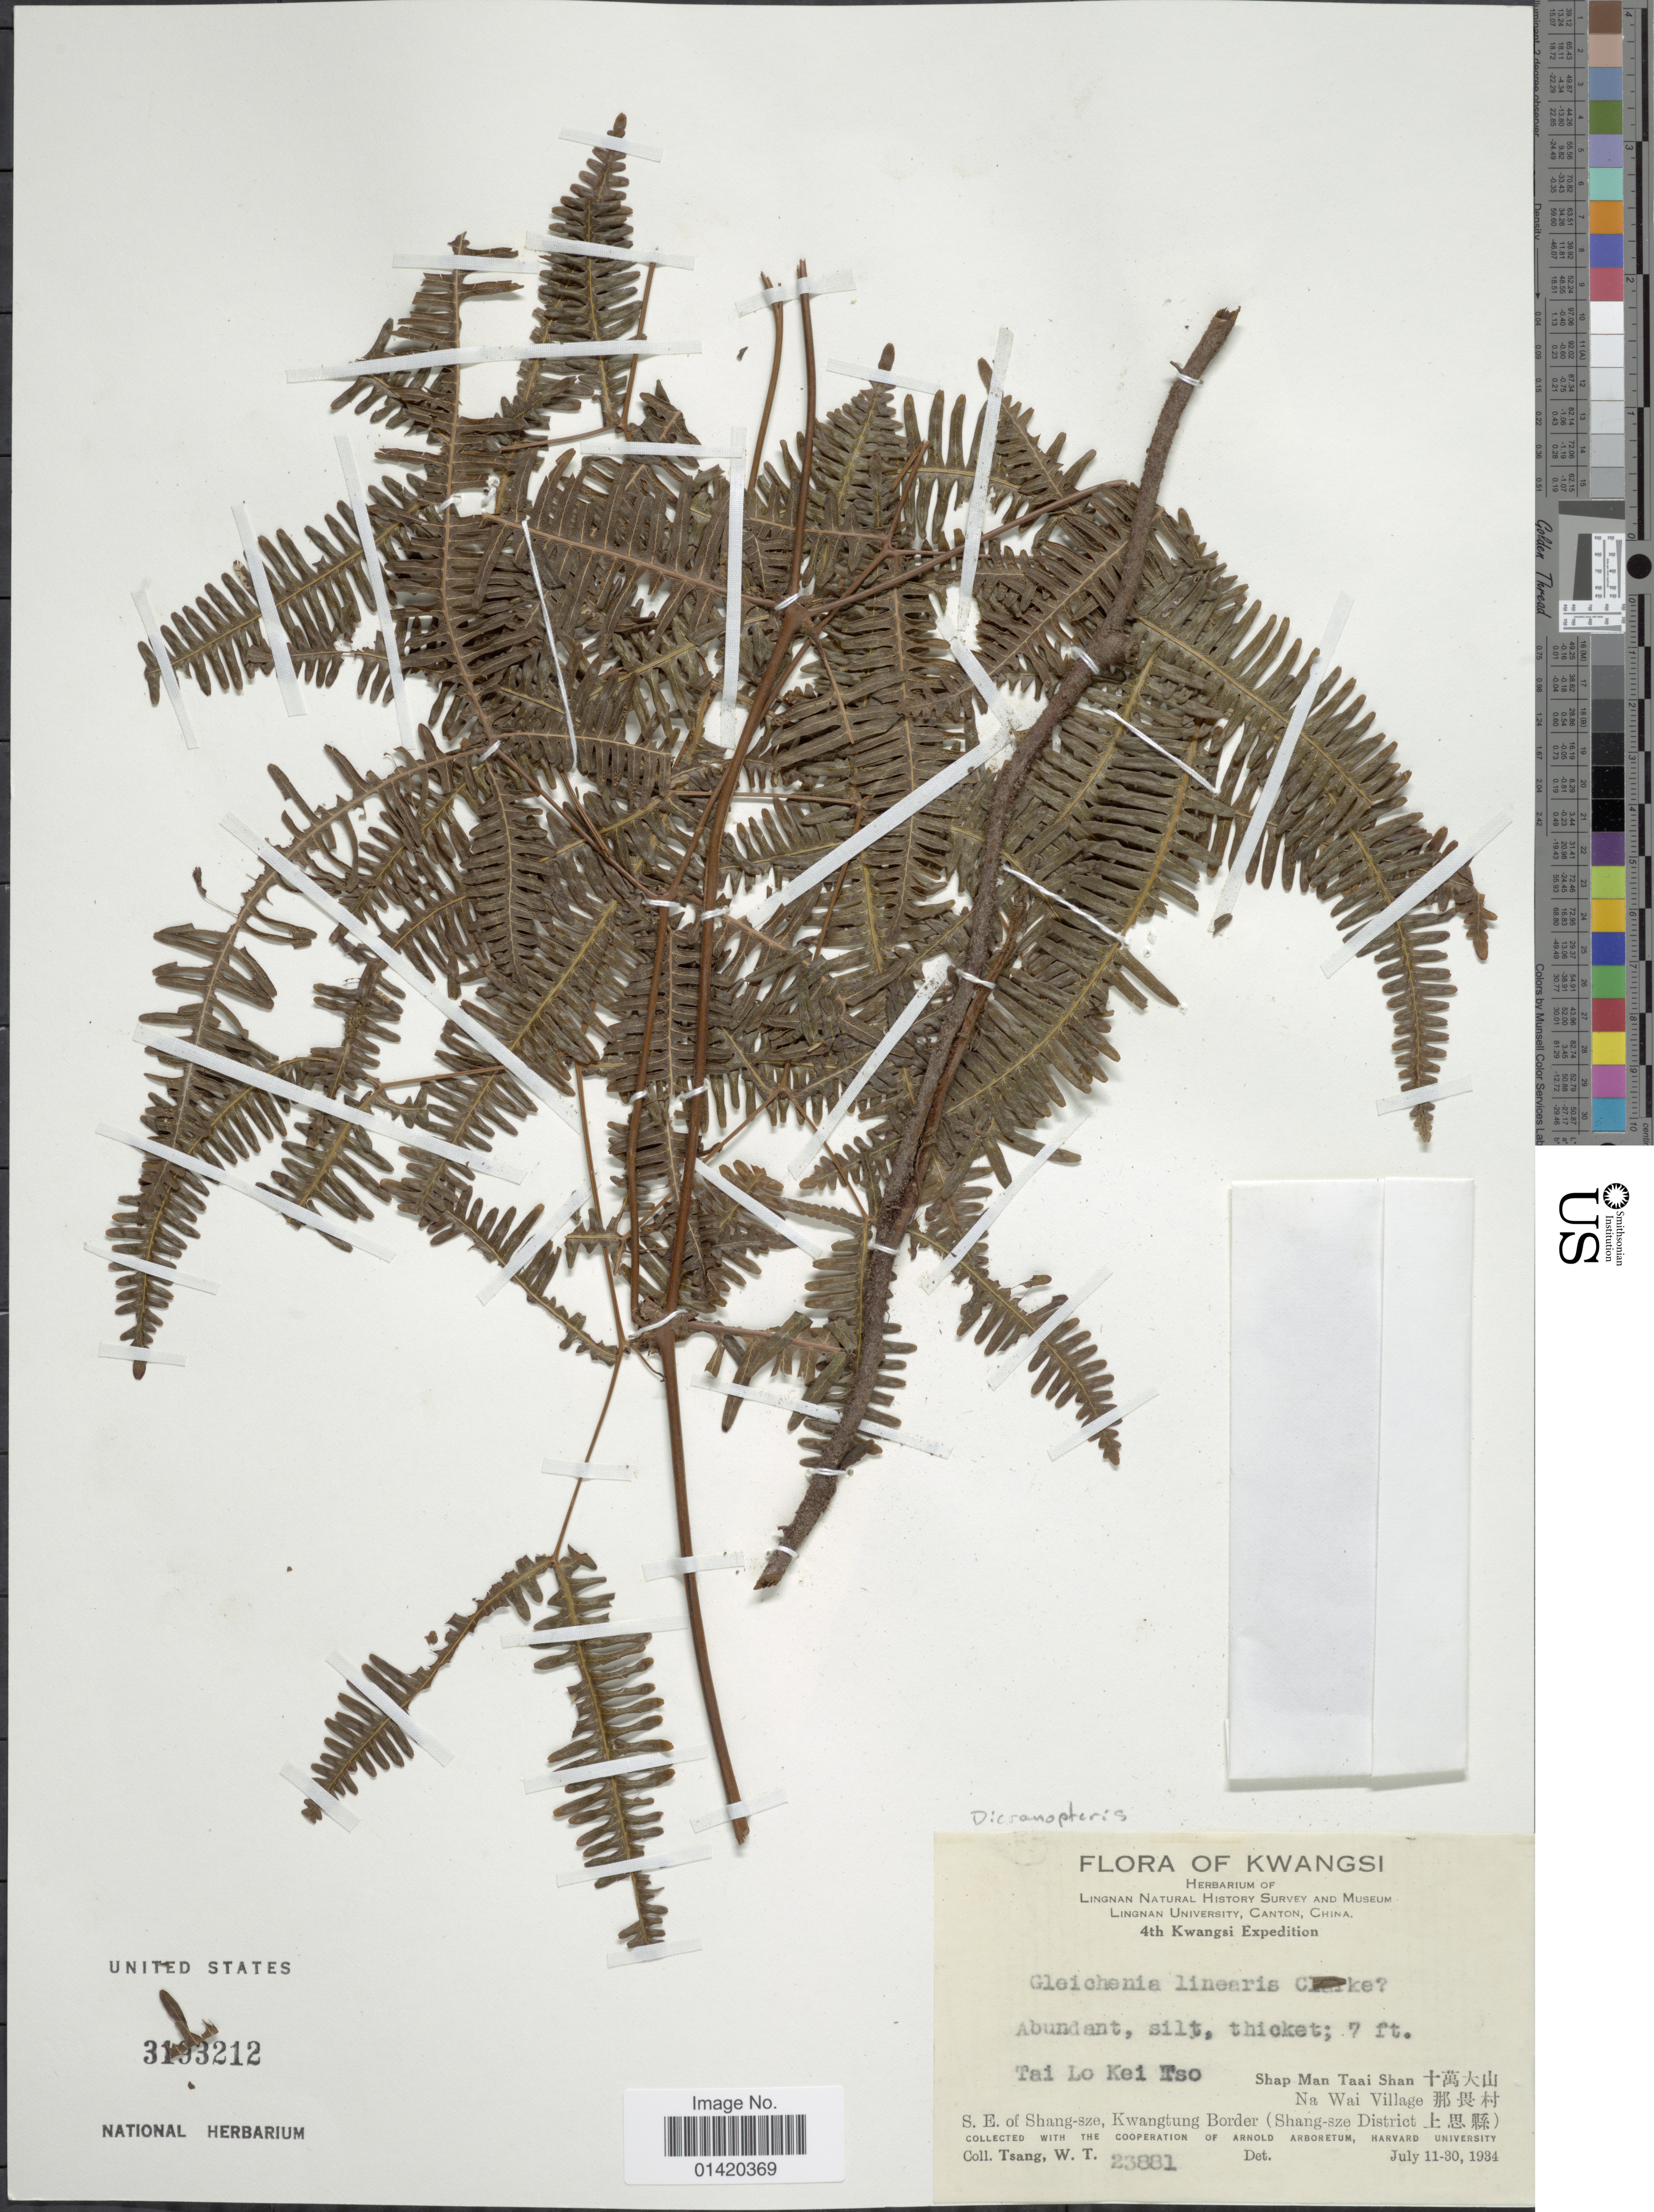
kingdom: Plantae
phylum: Tracheophyta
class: Polypodiopsida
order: Gleicheniales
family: Gleicheniaceae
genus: Dicranopteris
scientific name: Dicranopteris linearis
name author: (Burm. f.) Underw.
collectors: W. T. Tsang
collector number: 23881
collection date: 1934-07-11/1934-07-30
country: China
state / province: Guangdong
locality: Kwangsi, Tai Lo Kei Tso, Shap Man Taai Shan X, N a Wai Village X, S.E. of Shang-sze, Kwangtung Border (Shang-sze District X)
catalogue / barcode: US 3193212